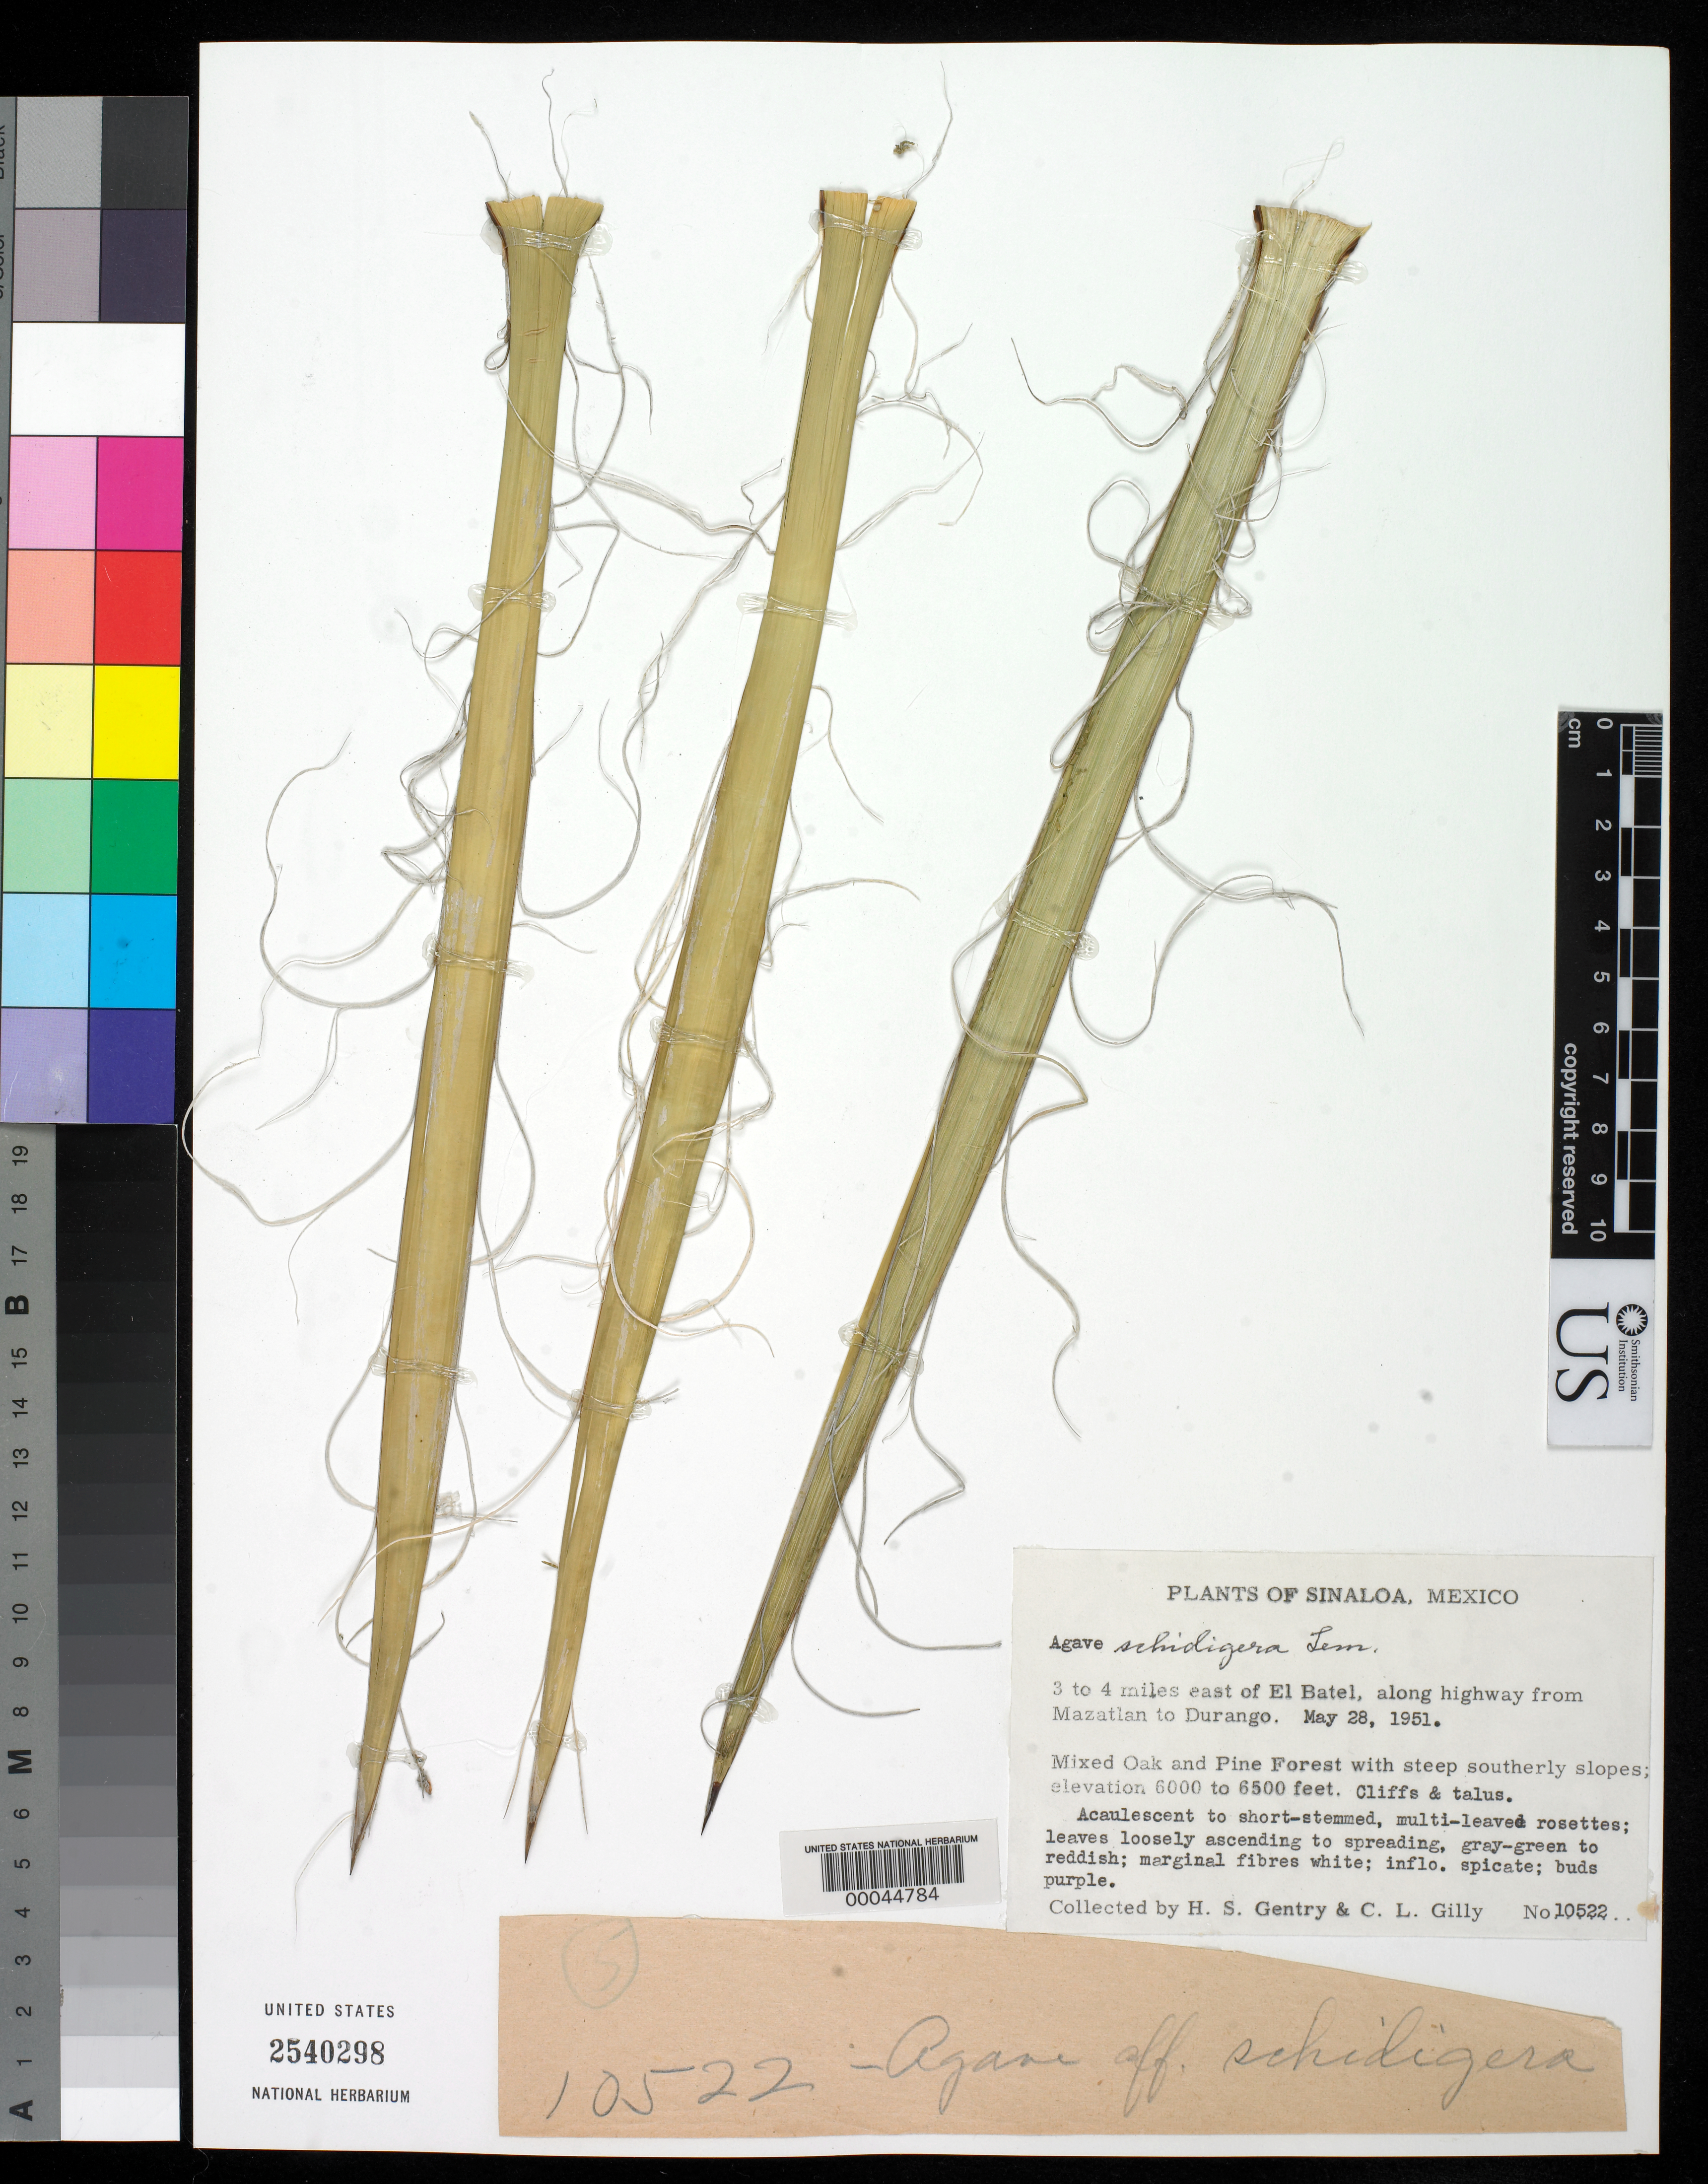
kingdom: Plantae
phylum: Tracheophyta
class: Liliopsida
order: Asparagales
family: Asparagaceae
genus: Agave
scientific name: Agave schidigera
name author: Lem.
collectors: H. S. Gentry & C. Gilly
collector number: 10522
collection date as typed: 28 May 1951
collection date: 1951-05-28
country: Mexico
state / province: Sinaloa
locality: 3-4 mi E of El Batel along highway from Mazatlan to Durango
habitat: Mixed oak & pine forest w/steep southerly slopes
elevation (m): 1829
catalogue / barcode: US 2540298